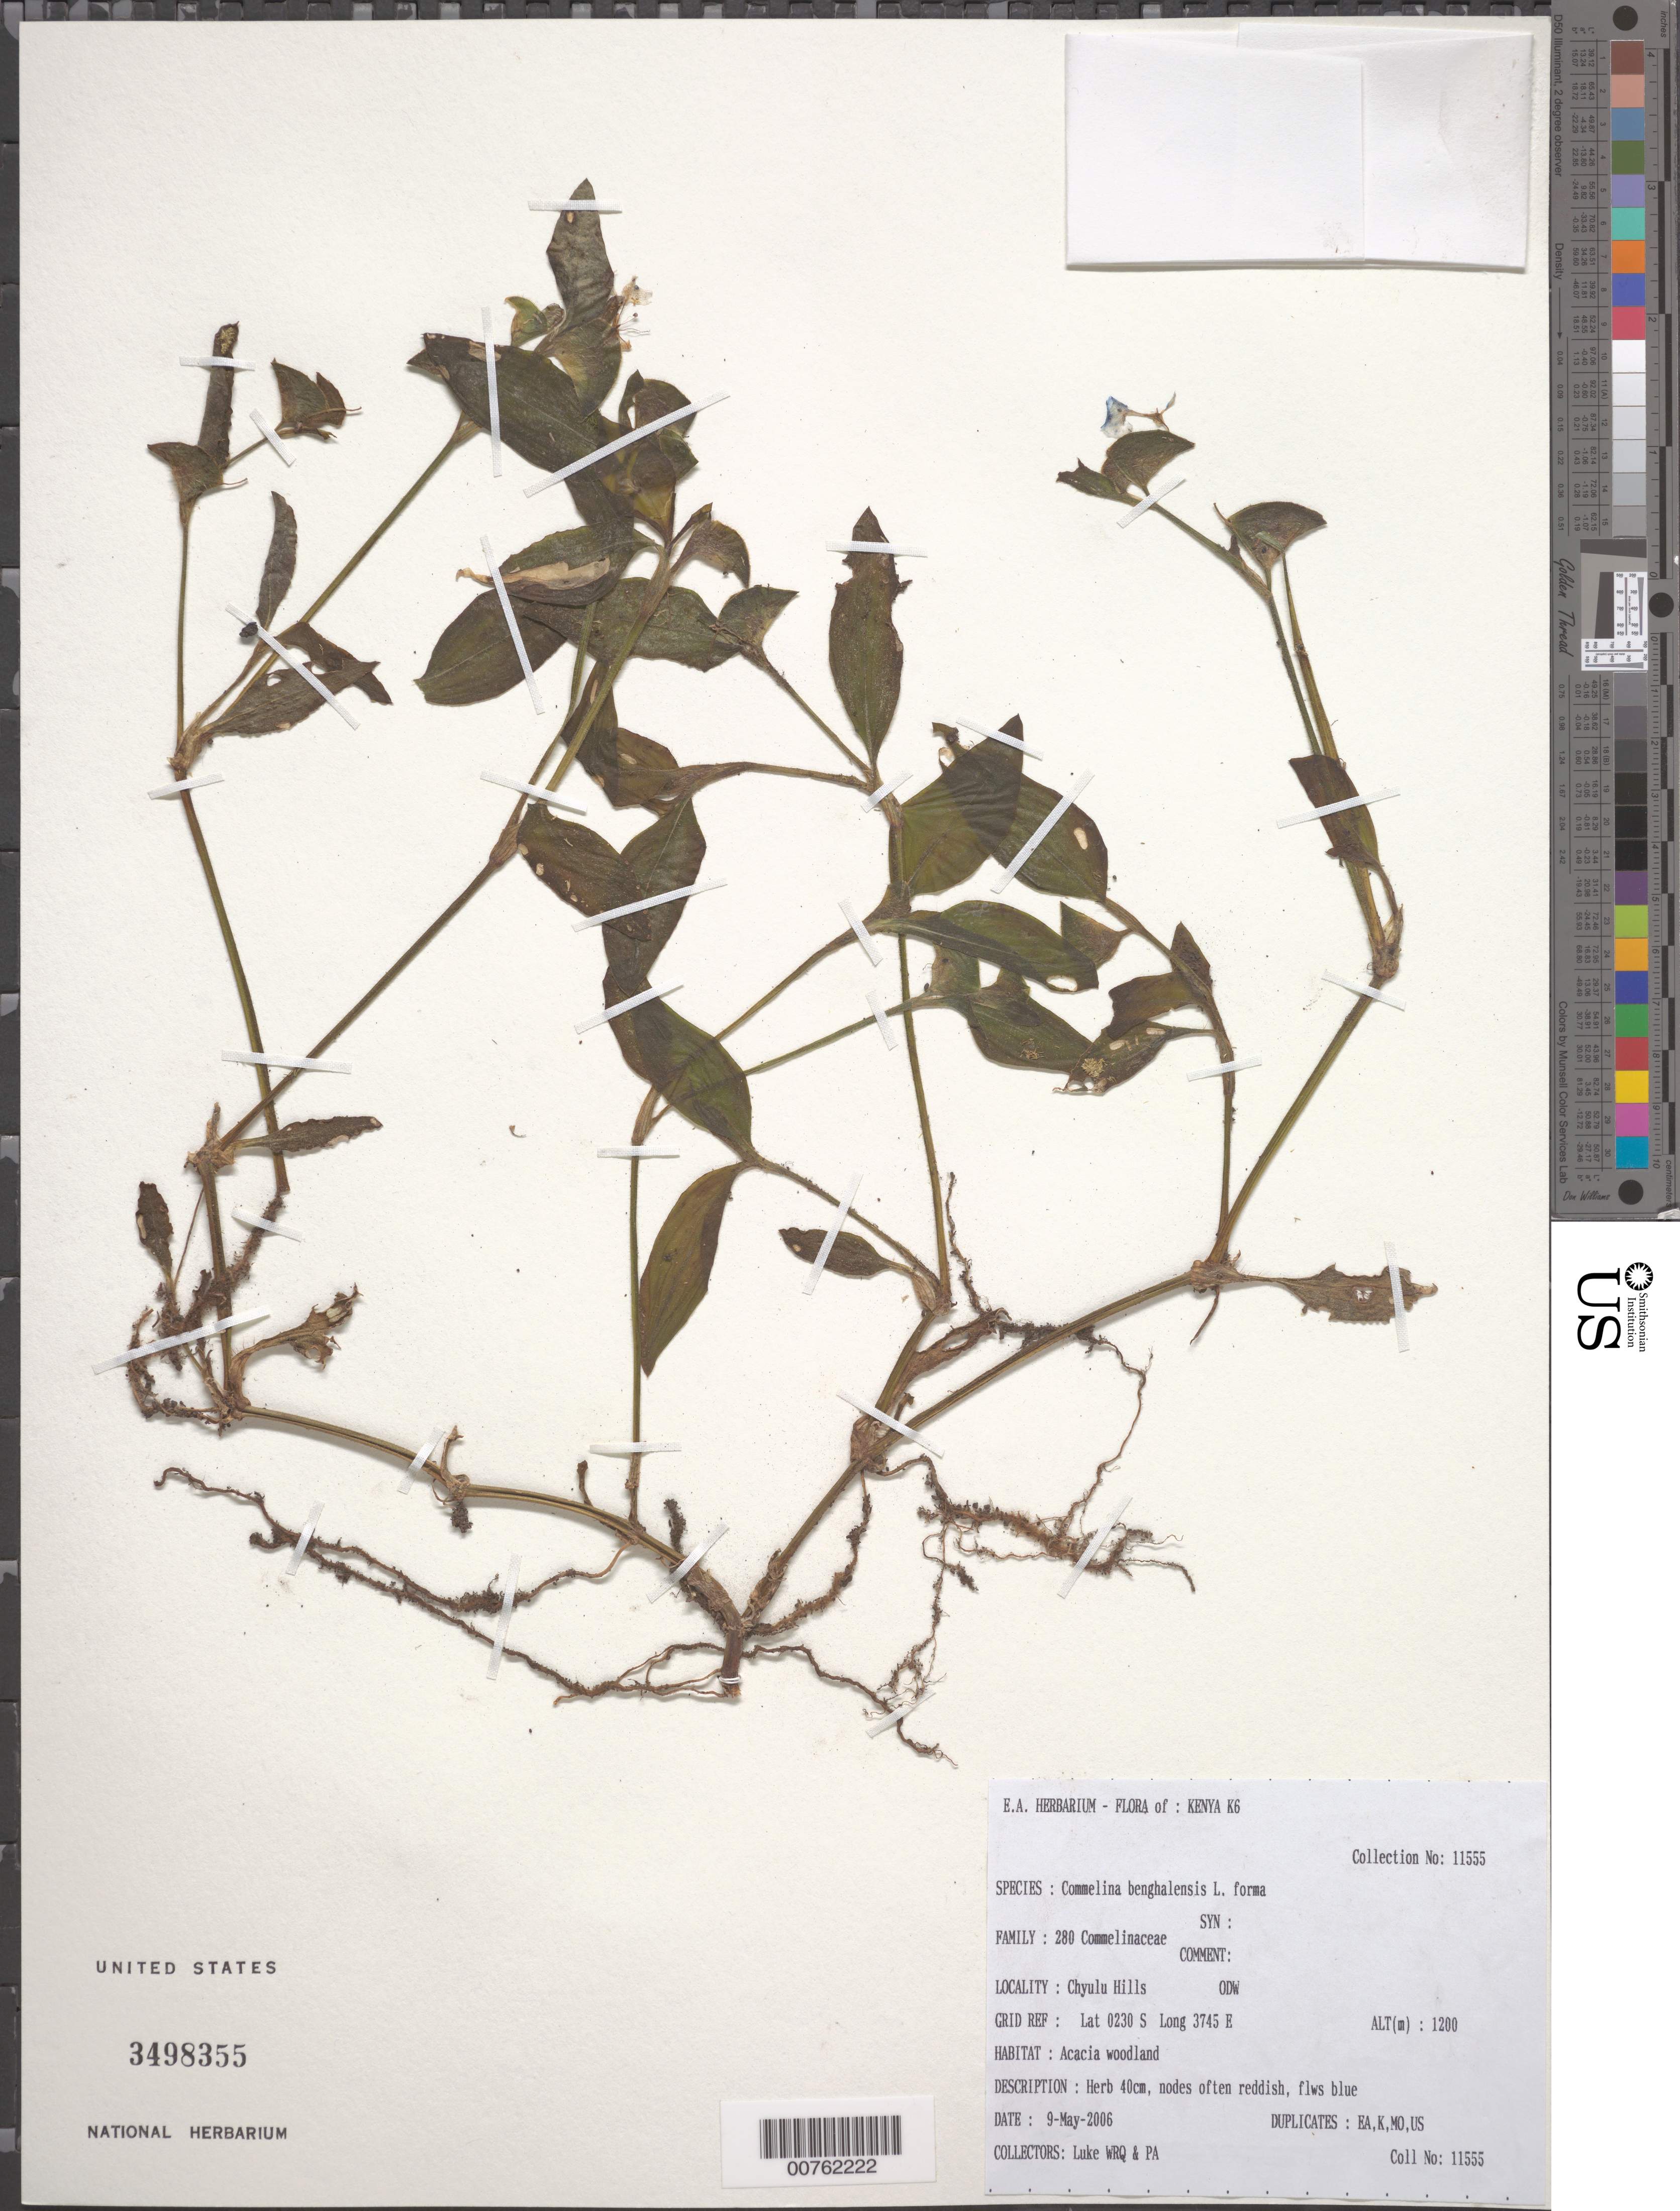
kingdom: Plantae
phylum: Tracheophyta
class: Liliopsida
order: Commelinales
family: Commelinaceae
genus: Commelina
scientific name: Commelina benghalensis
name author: L.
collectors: Q. Luke & P. Luke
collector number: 11555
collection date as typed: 09 May 2006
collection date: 2006-05-09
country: Kenya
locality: K6. Chyulu Hills. ODW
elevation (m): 1200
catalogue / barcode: US 3498355